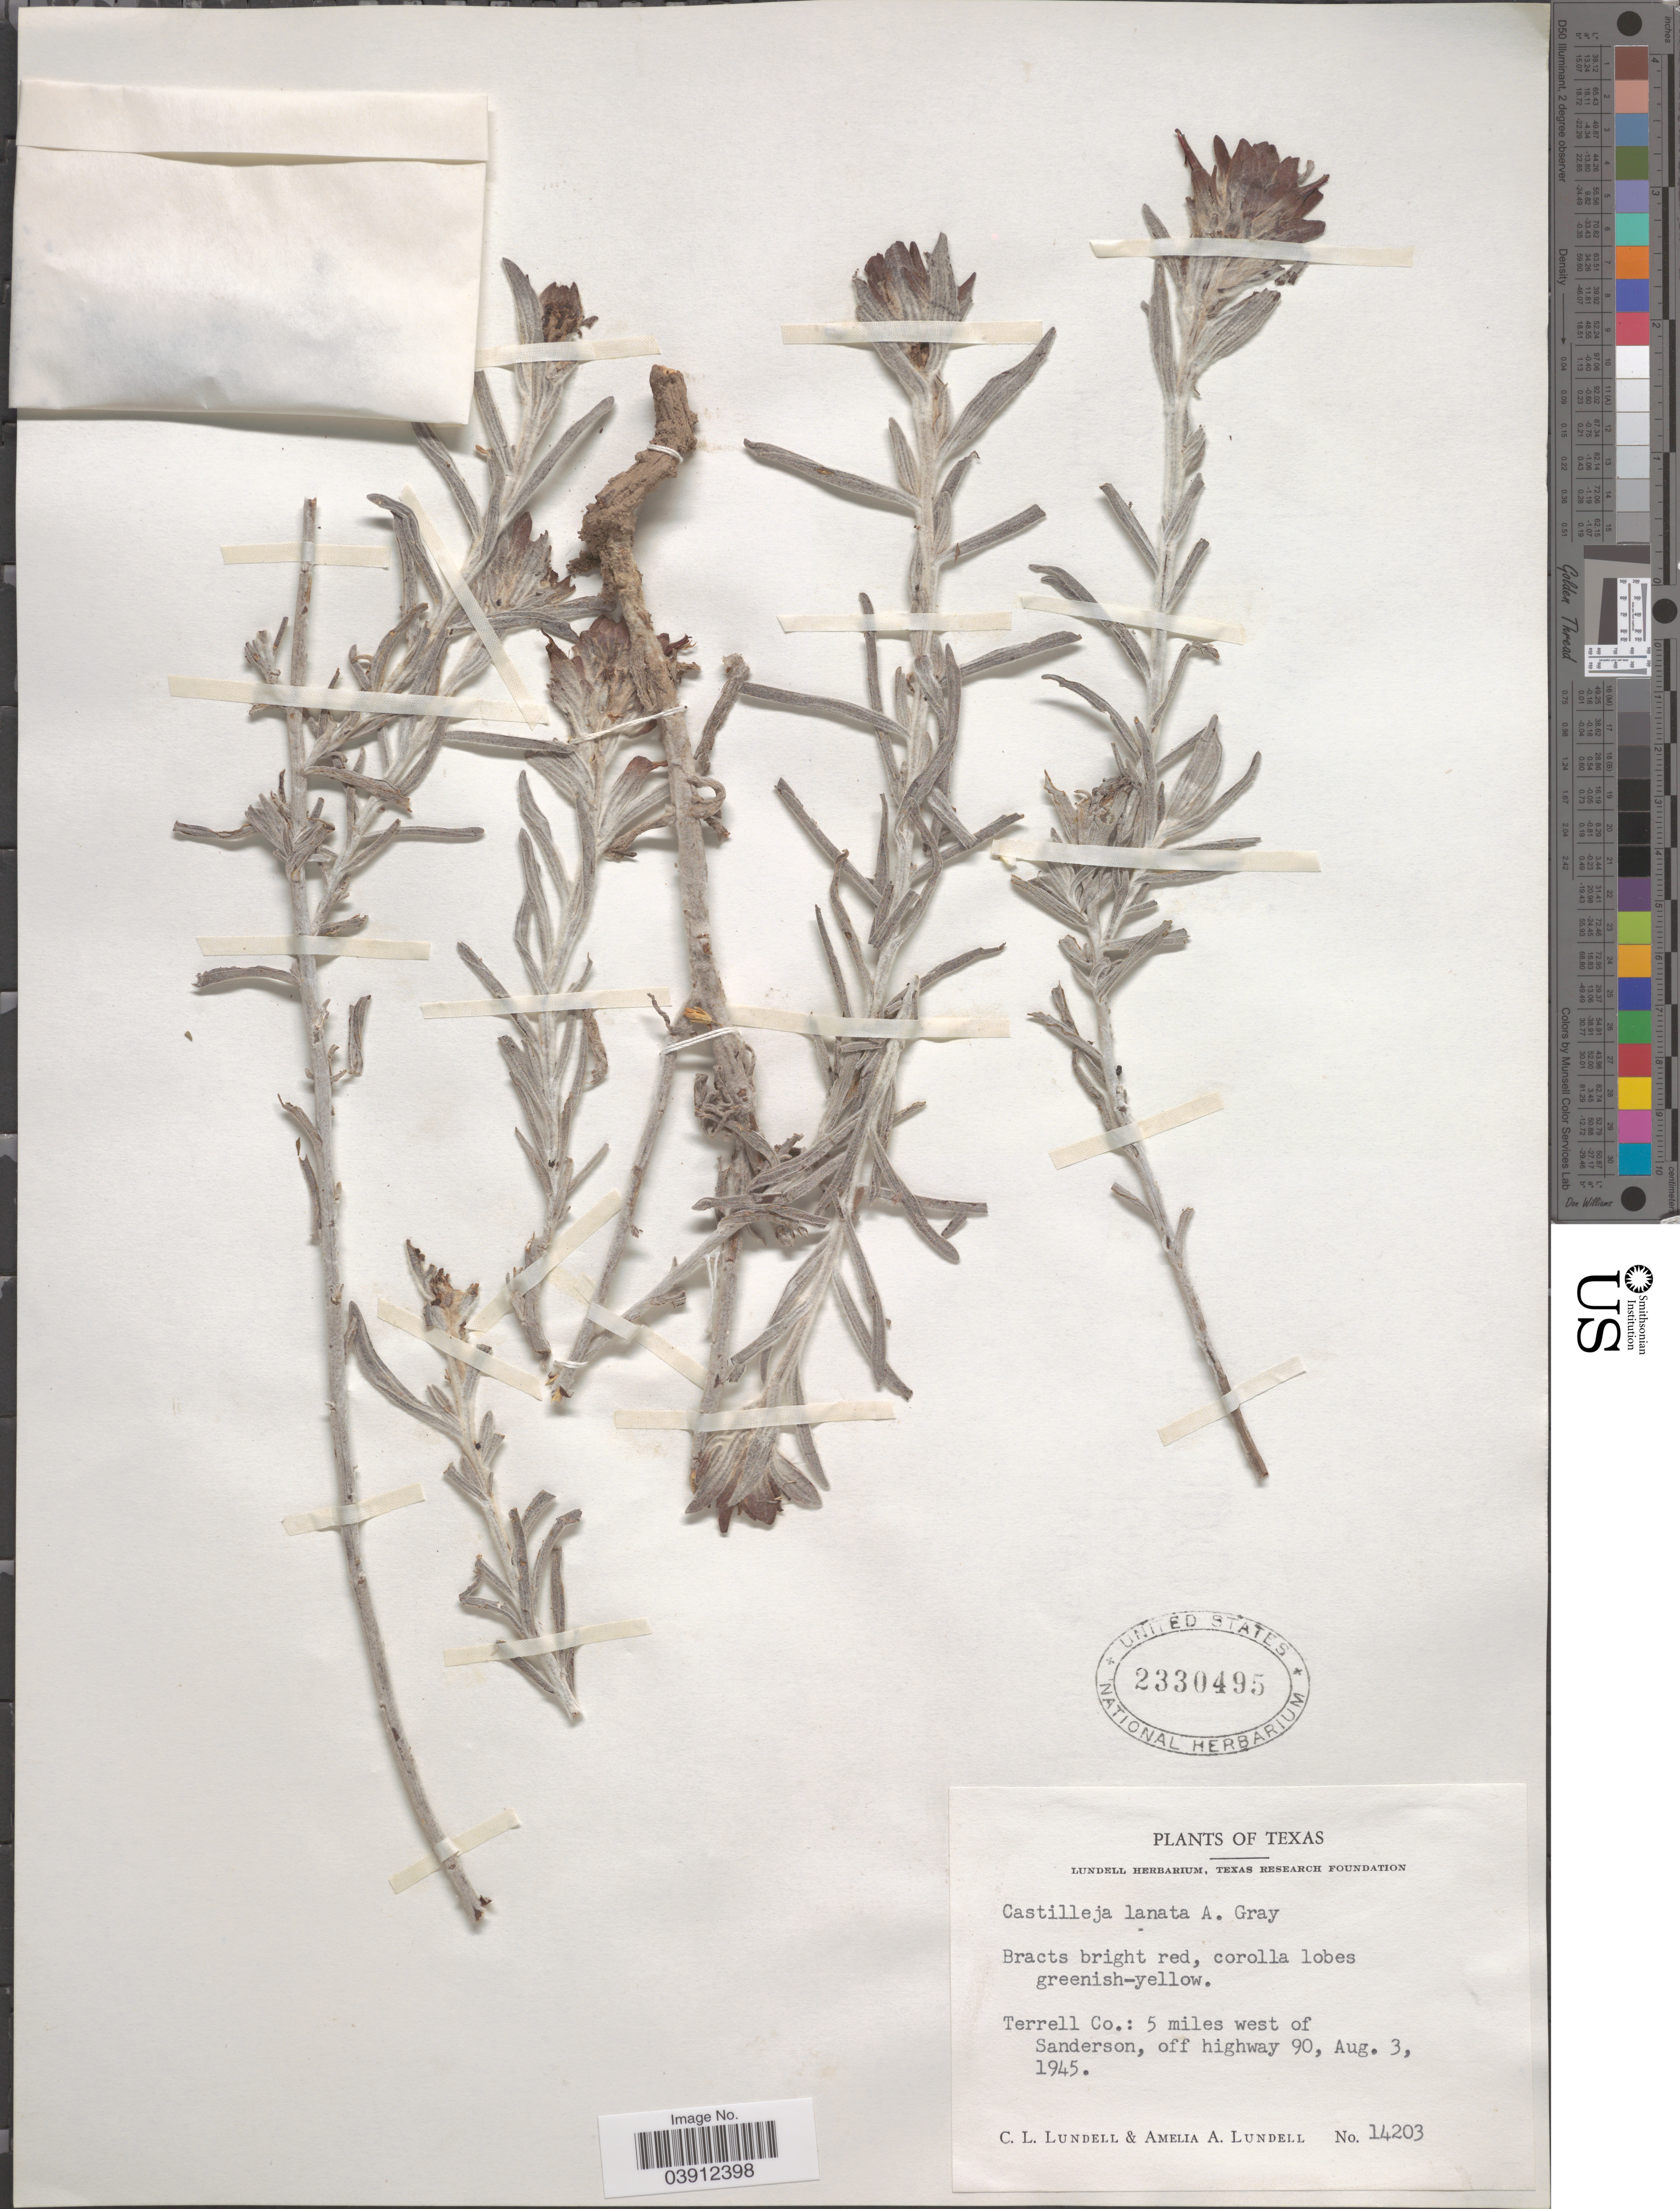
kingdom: Plantae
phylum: Tracheophyta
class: Magnoliopsida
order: Lamiales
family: Orobanchaceae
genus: Castilleja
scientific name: Castilleja lanata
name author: A. Gray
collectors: C. L. Lundell & A. A. Lundell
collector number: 14203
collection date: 1945-08-03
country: United States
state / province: Texas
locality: Terrell Co.: 5 miles west of Sanderson, off highway 90.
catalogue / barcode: US 2330495